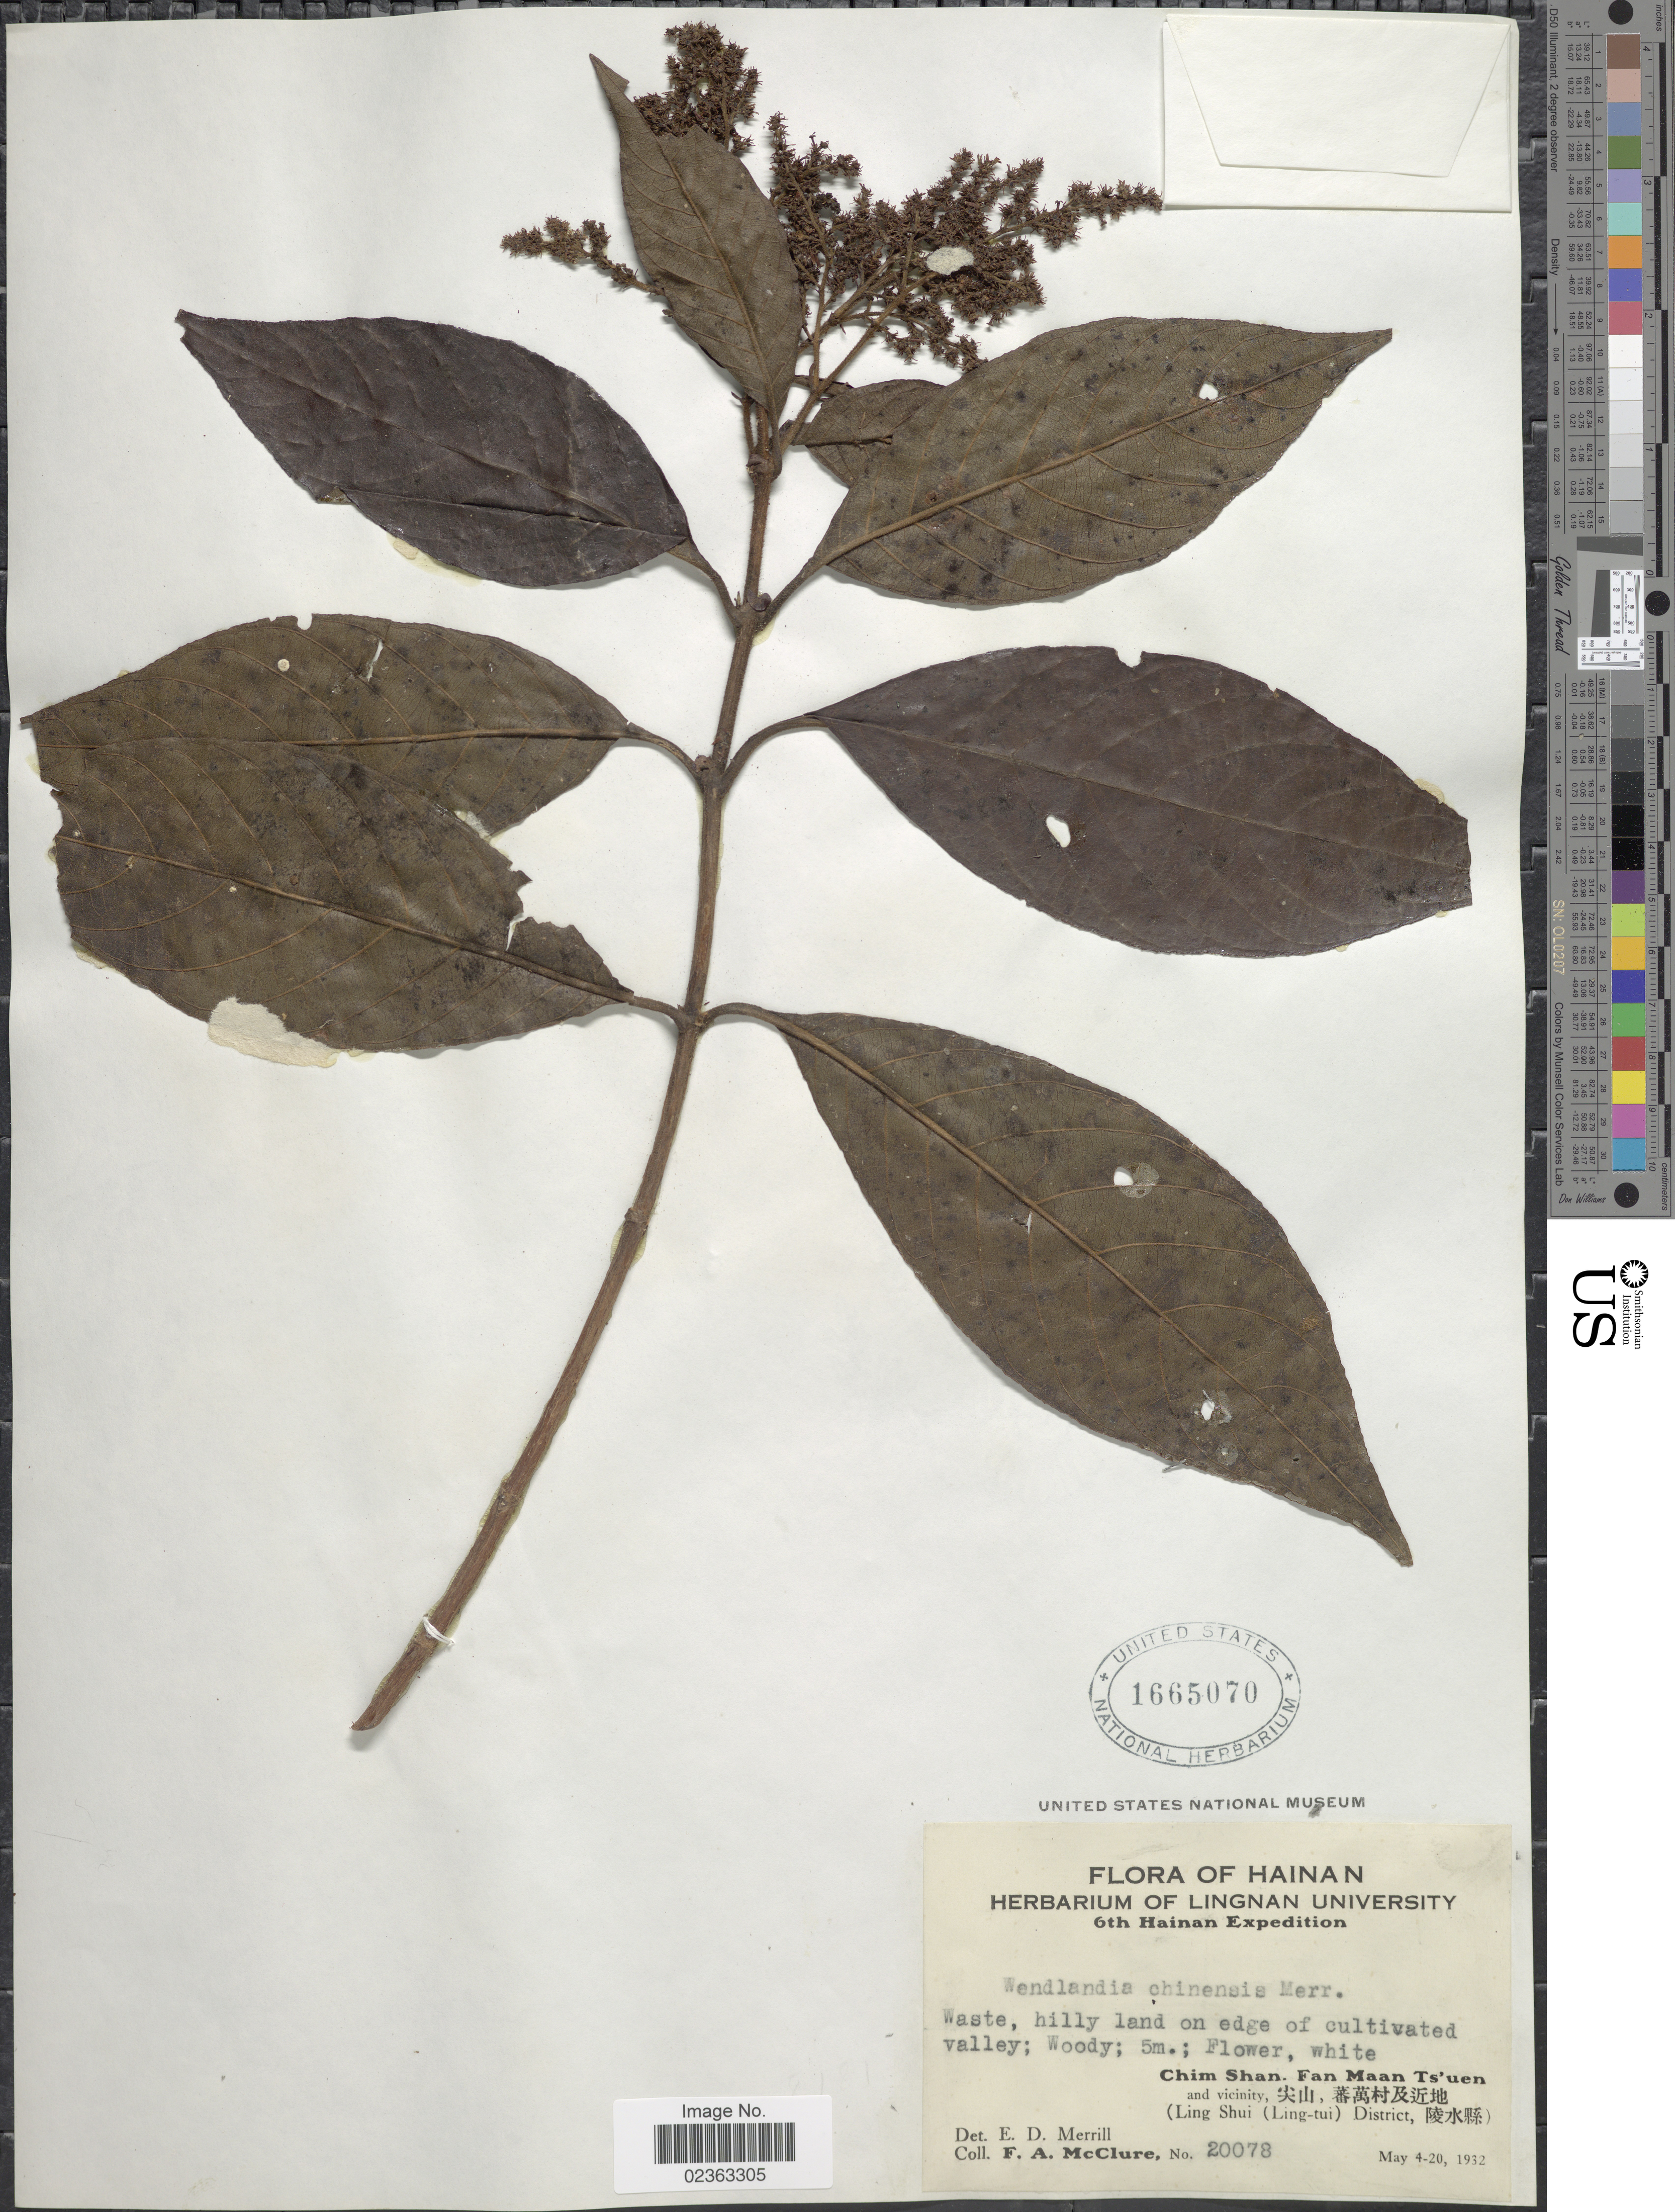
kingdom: Plantae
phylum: Tracheophyta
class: Magnoliopsida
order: Gentianales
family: Rubiaceae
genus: Wendlandia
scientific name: Wendlandia chinensis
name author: Merr.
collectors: F. A. McClure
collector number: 20078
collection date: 1932-05-04/1932-05-20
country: China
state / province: Hainan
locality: Waste, hilly land on edge of cultivated valley, Chim Shan, Fan Maan Ts'uen and vicinity (Ling Shui (Ling-tui) District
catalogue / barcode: US 1665070